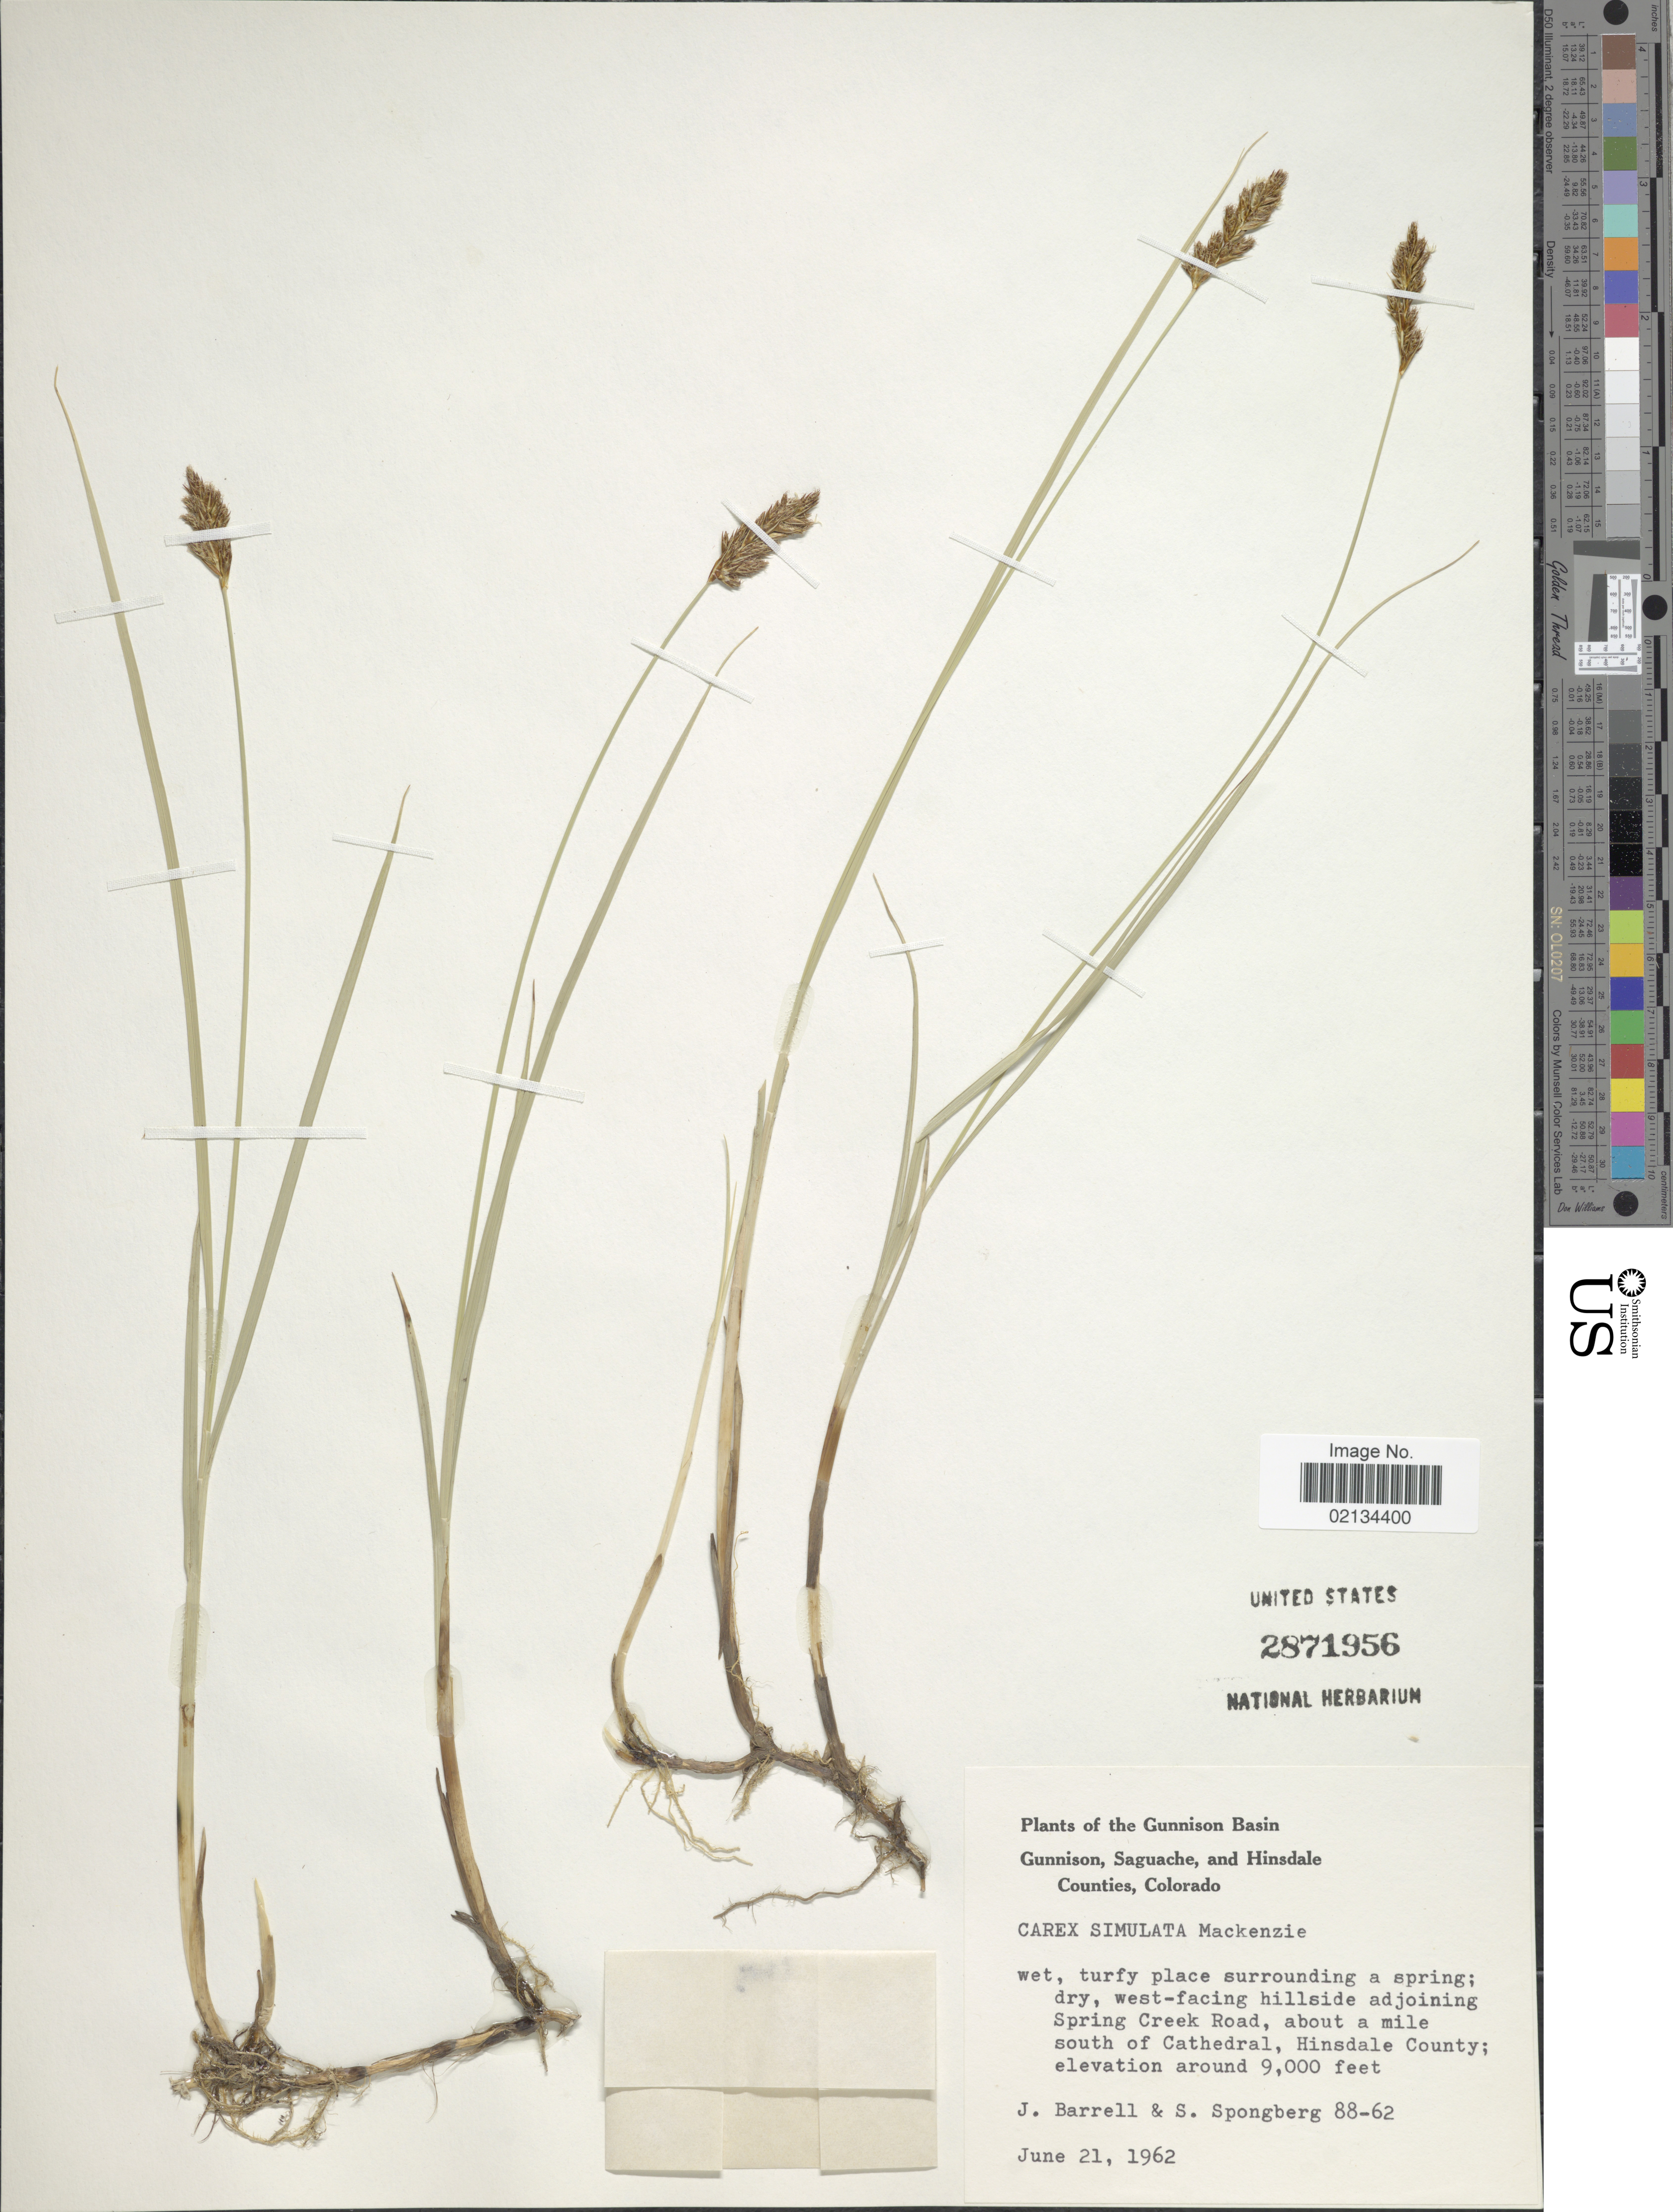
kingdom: Plantae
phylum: Tracheophyta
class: Liliopsida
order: Poales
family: Cyperaceae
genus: Carex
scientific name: Carex simulata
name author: Mack.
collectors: J. Barrell & S. A.Spongberg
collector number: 88-62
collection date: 1962-06-21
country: United States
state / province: Colorado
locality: The Gunnison Basin, Gunnison, Saguache, and Hinsdale Counties,west-facing hillside adjoining Spring Creek Road, about a mile south of Cathedral, Hinsdale County.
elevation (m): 2743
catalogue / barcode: US 2871956